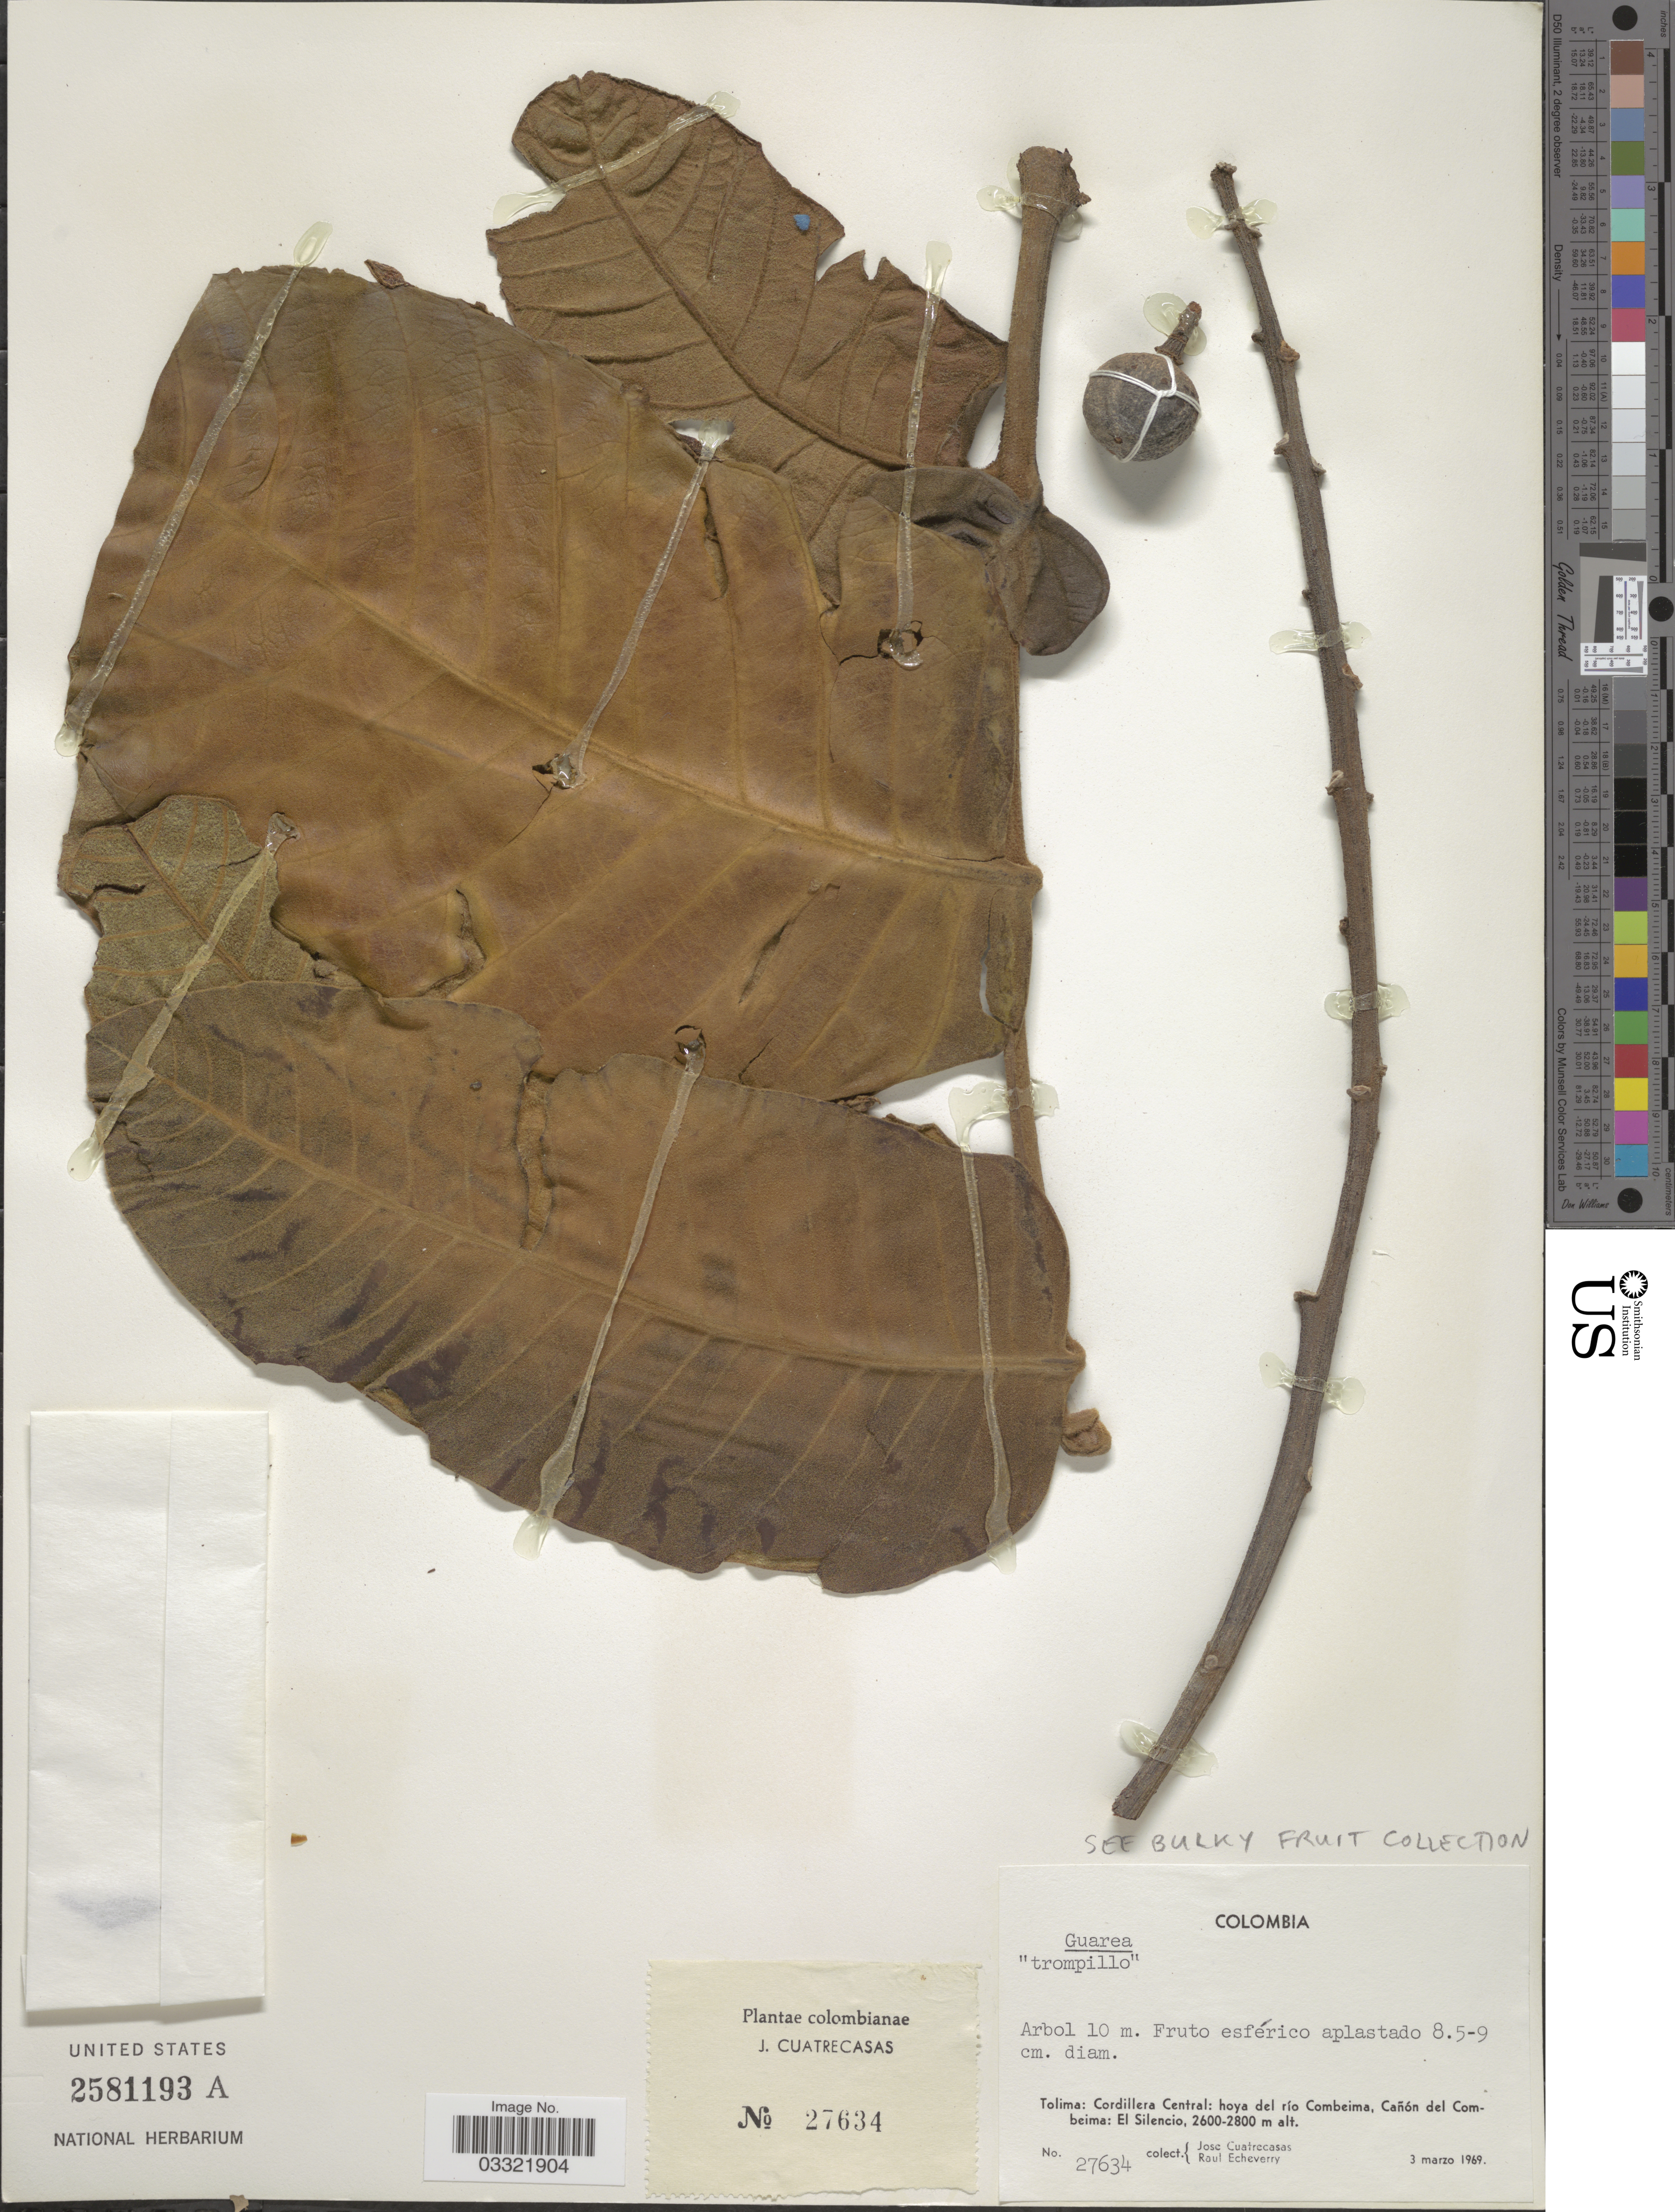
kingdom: Plantae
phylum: Tracheophyta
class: Magnoliopsida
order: Sapindales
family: Meliaceae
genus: Guarea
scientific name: Guarea sp.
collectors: J. Cuatrecasas & R. Echeverry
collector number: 27634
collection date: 1969-03-03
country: Colombia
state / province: Tolima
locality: Cordillera Central: hoya del río Combeima, Cañón del Combeima: El Silencio.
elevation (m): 2600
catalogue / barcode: US 2581193A